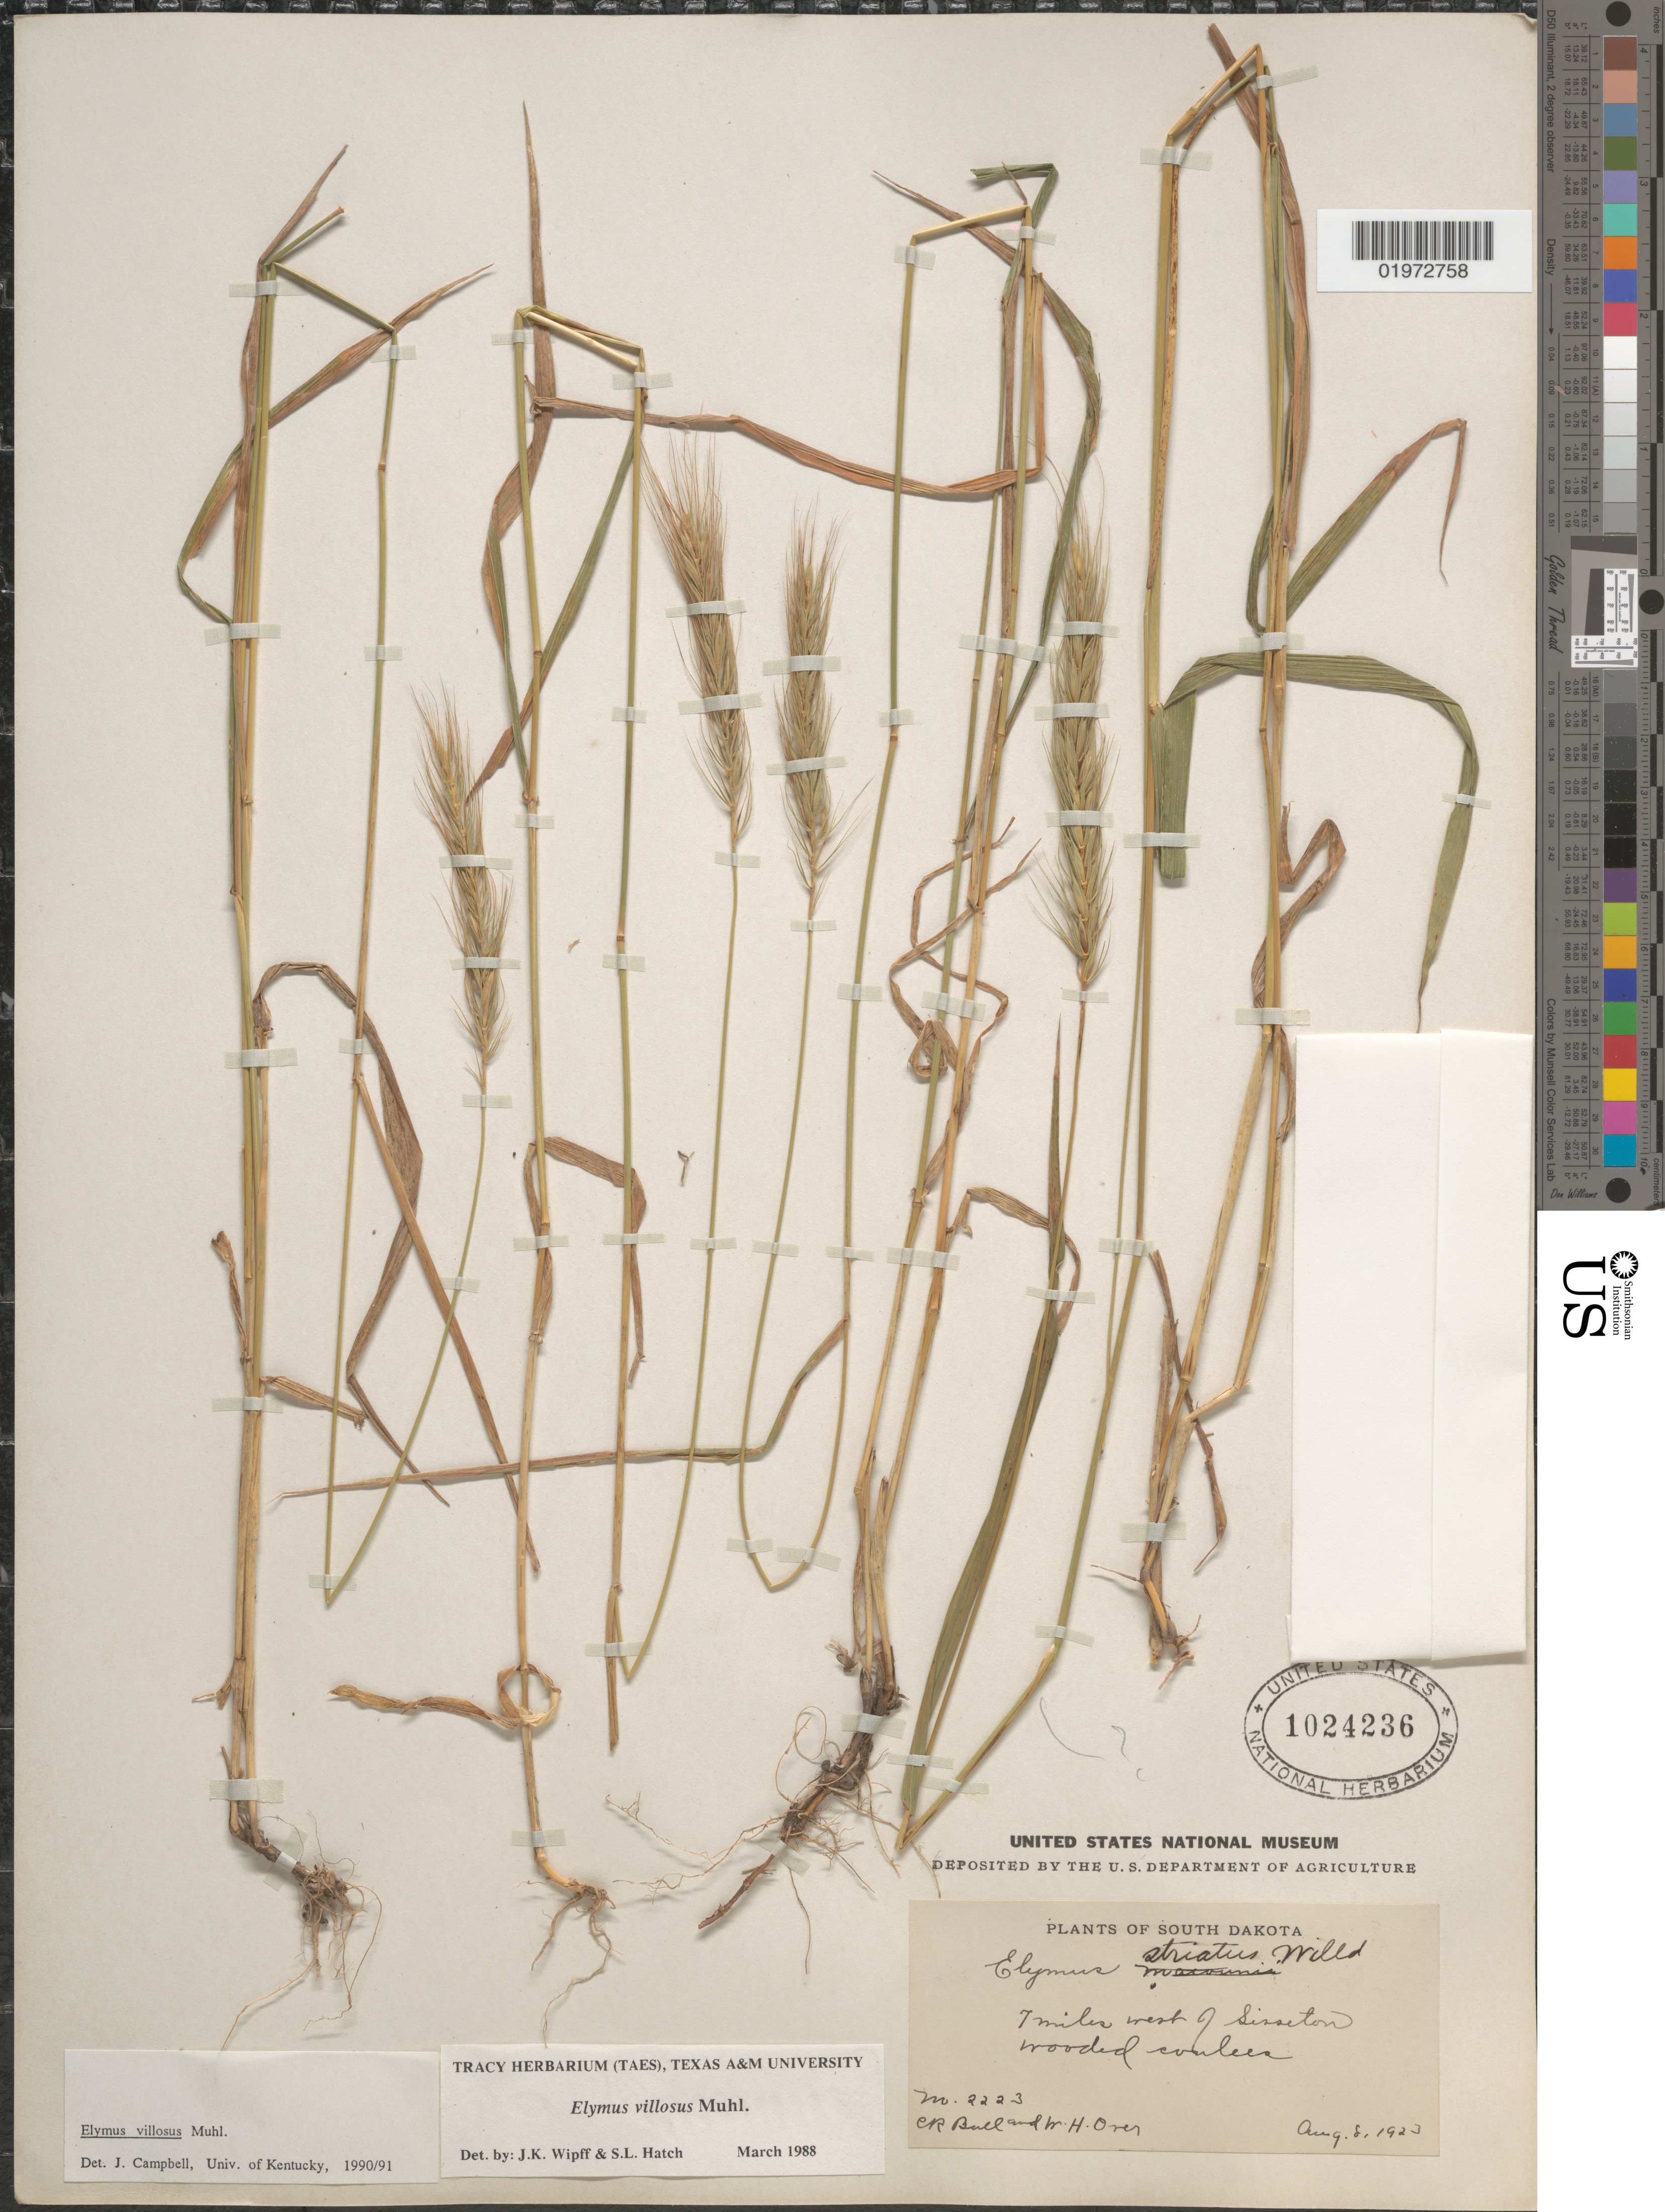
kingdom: Plantae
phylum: Tracheophyta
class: Liliopsida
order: Poales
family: Poaceae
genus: Elymus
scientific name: Elymus villosus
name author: Muhl. ex Willd.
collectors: C. R. Ball & W. Over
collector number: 2223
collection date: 1923-08-08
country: United States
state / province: South Dakota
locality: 7 miles west of Sisseton. Wooded coulees.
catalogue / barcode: US 1024236